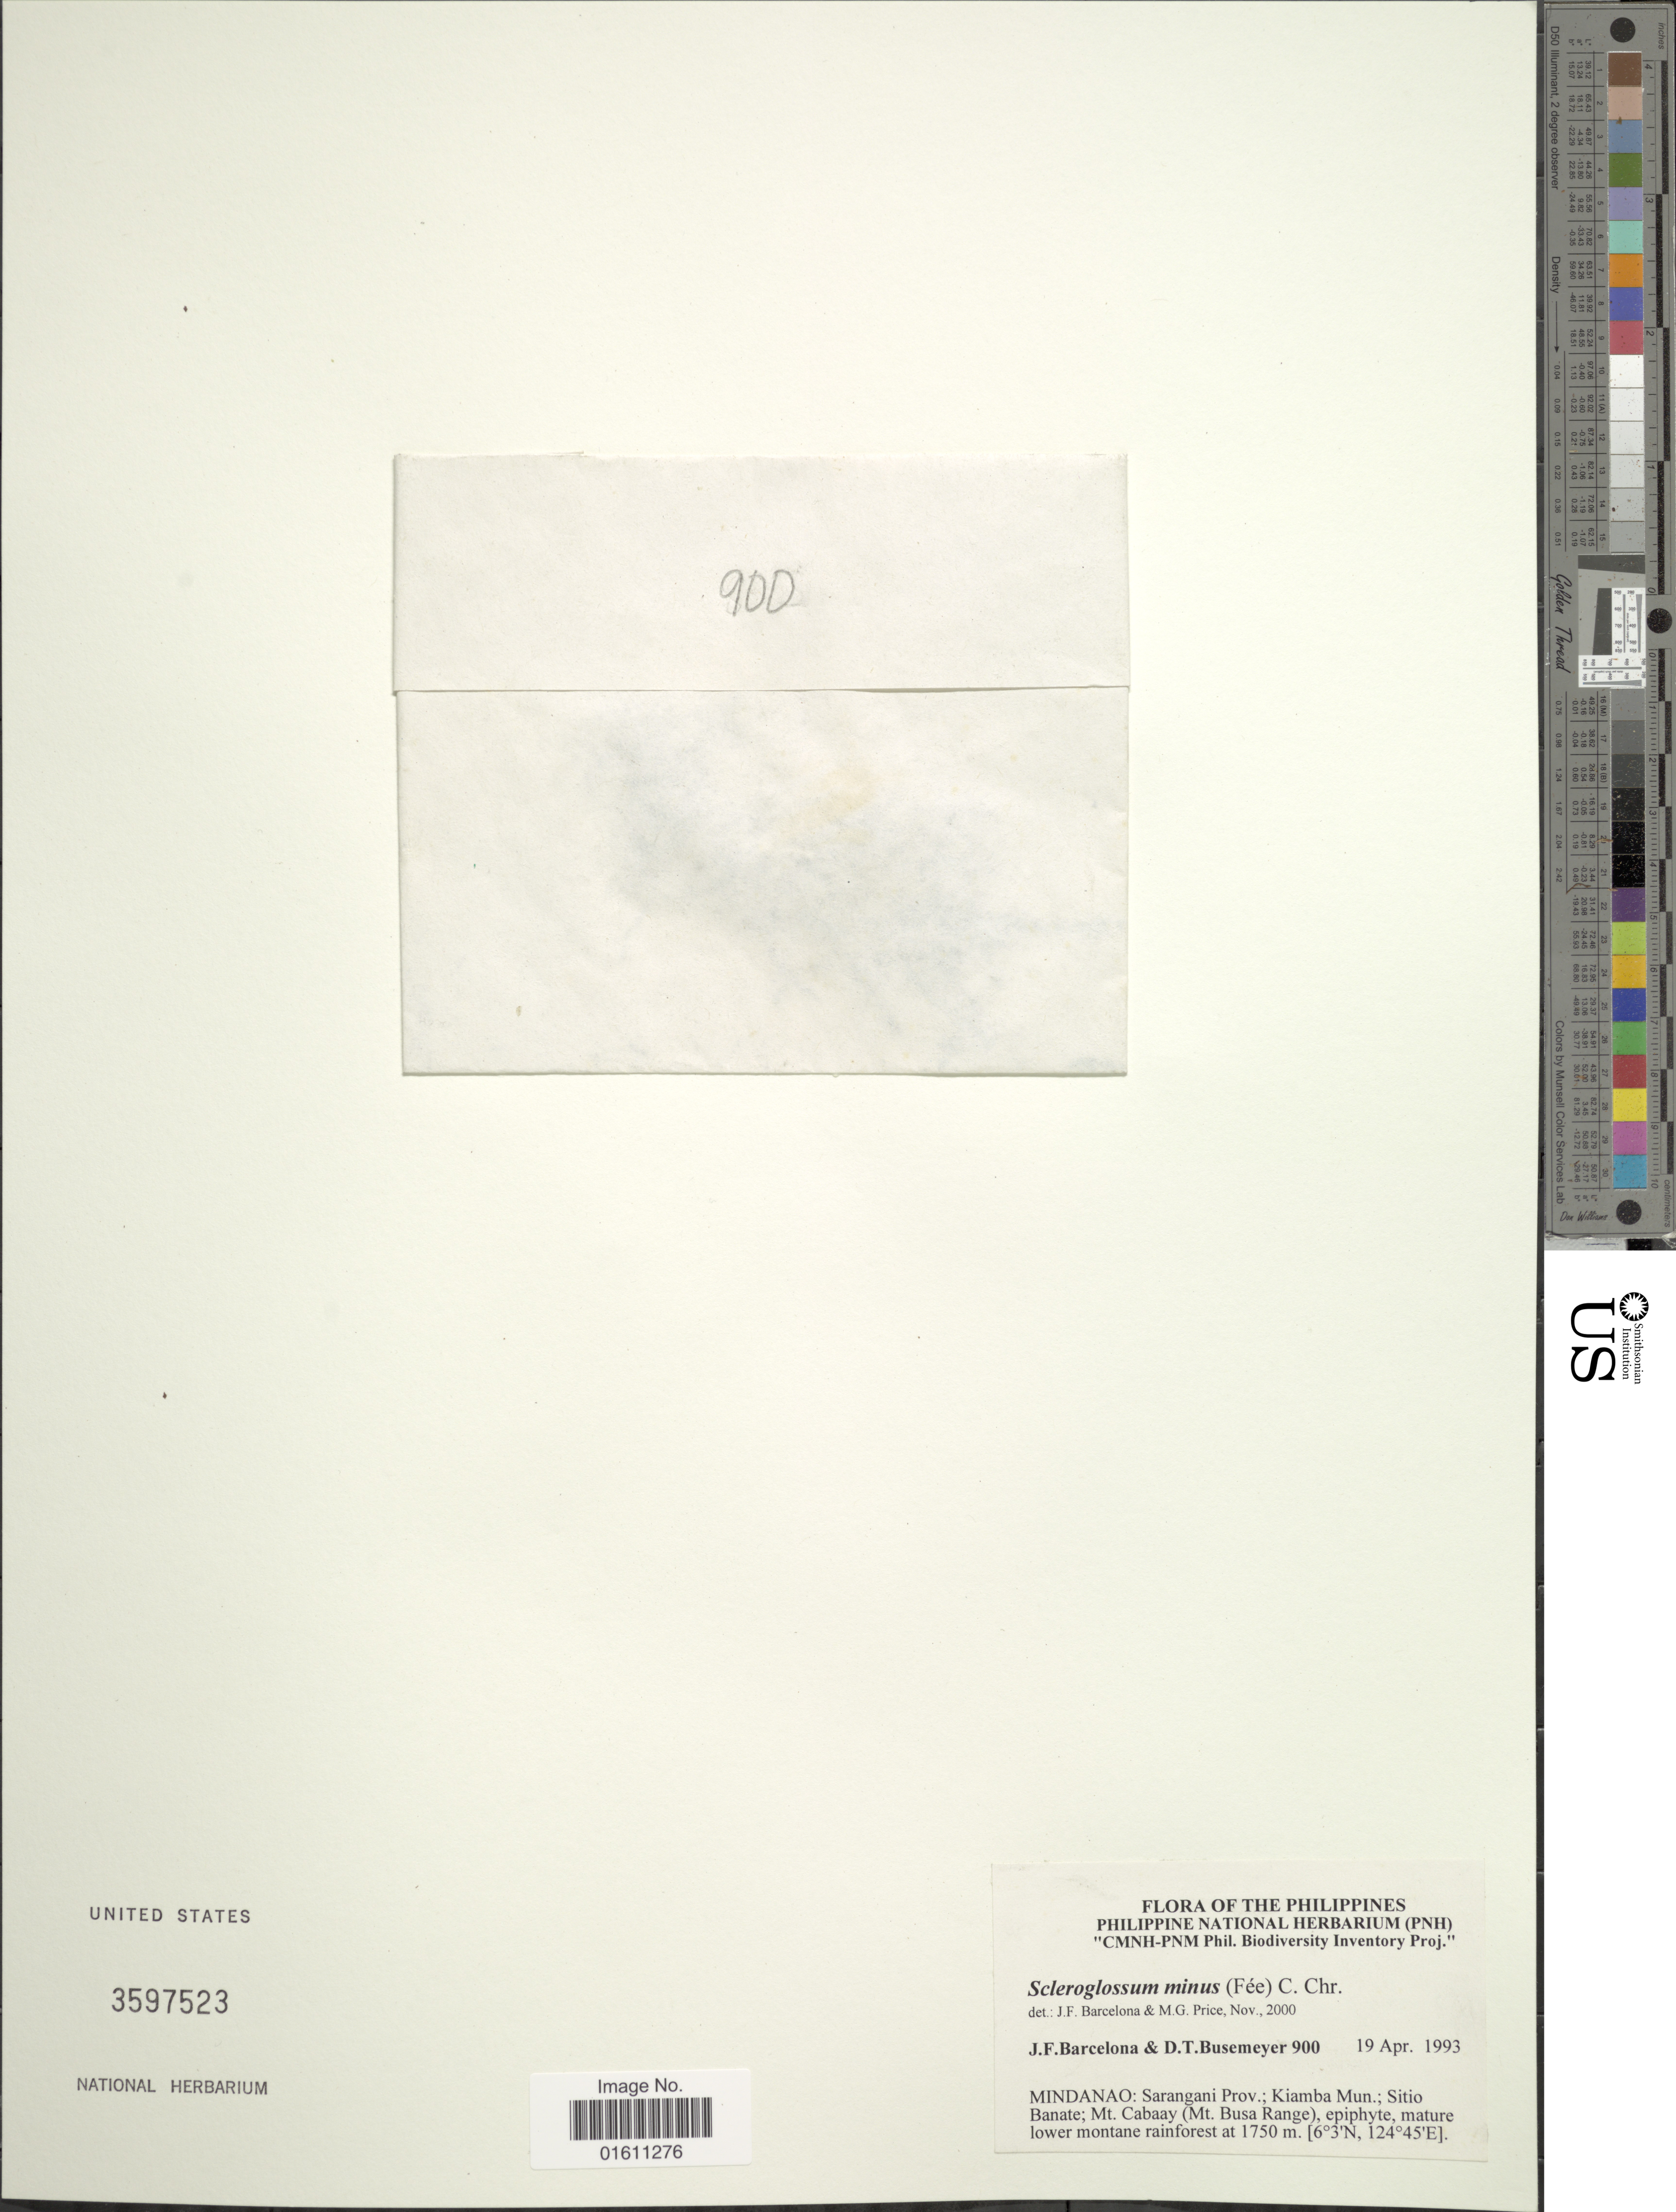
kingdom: Plantae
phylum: Tracheophyta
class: Polypodiopsida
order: Polypodiales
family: Polypodiaceae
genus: Scleroglossum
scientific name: Scleroglossum minus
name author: (Fée) C. Chr.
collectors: J. F. Barcelona & D. Busemeyer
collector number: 900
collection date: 1993-04-19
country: Philippines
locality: The Philippines, Mindanao: Sarangani Prov.; Kiamba Mun.; Sitio Banate; Mt. Cabaay (Mt. Busa Range).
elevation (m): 1750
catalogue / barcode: US 3597523